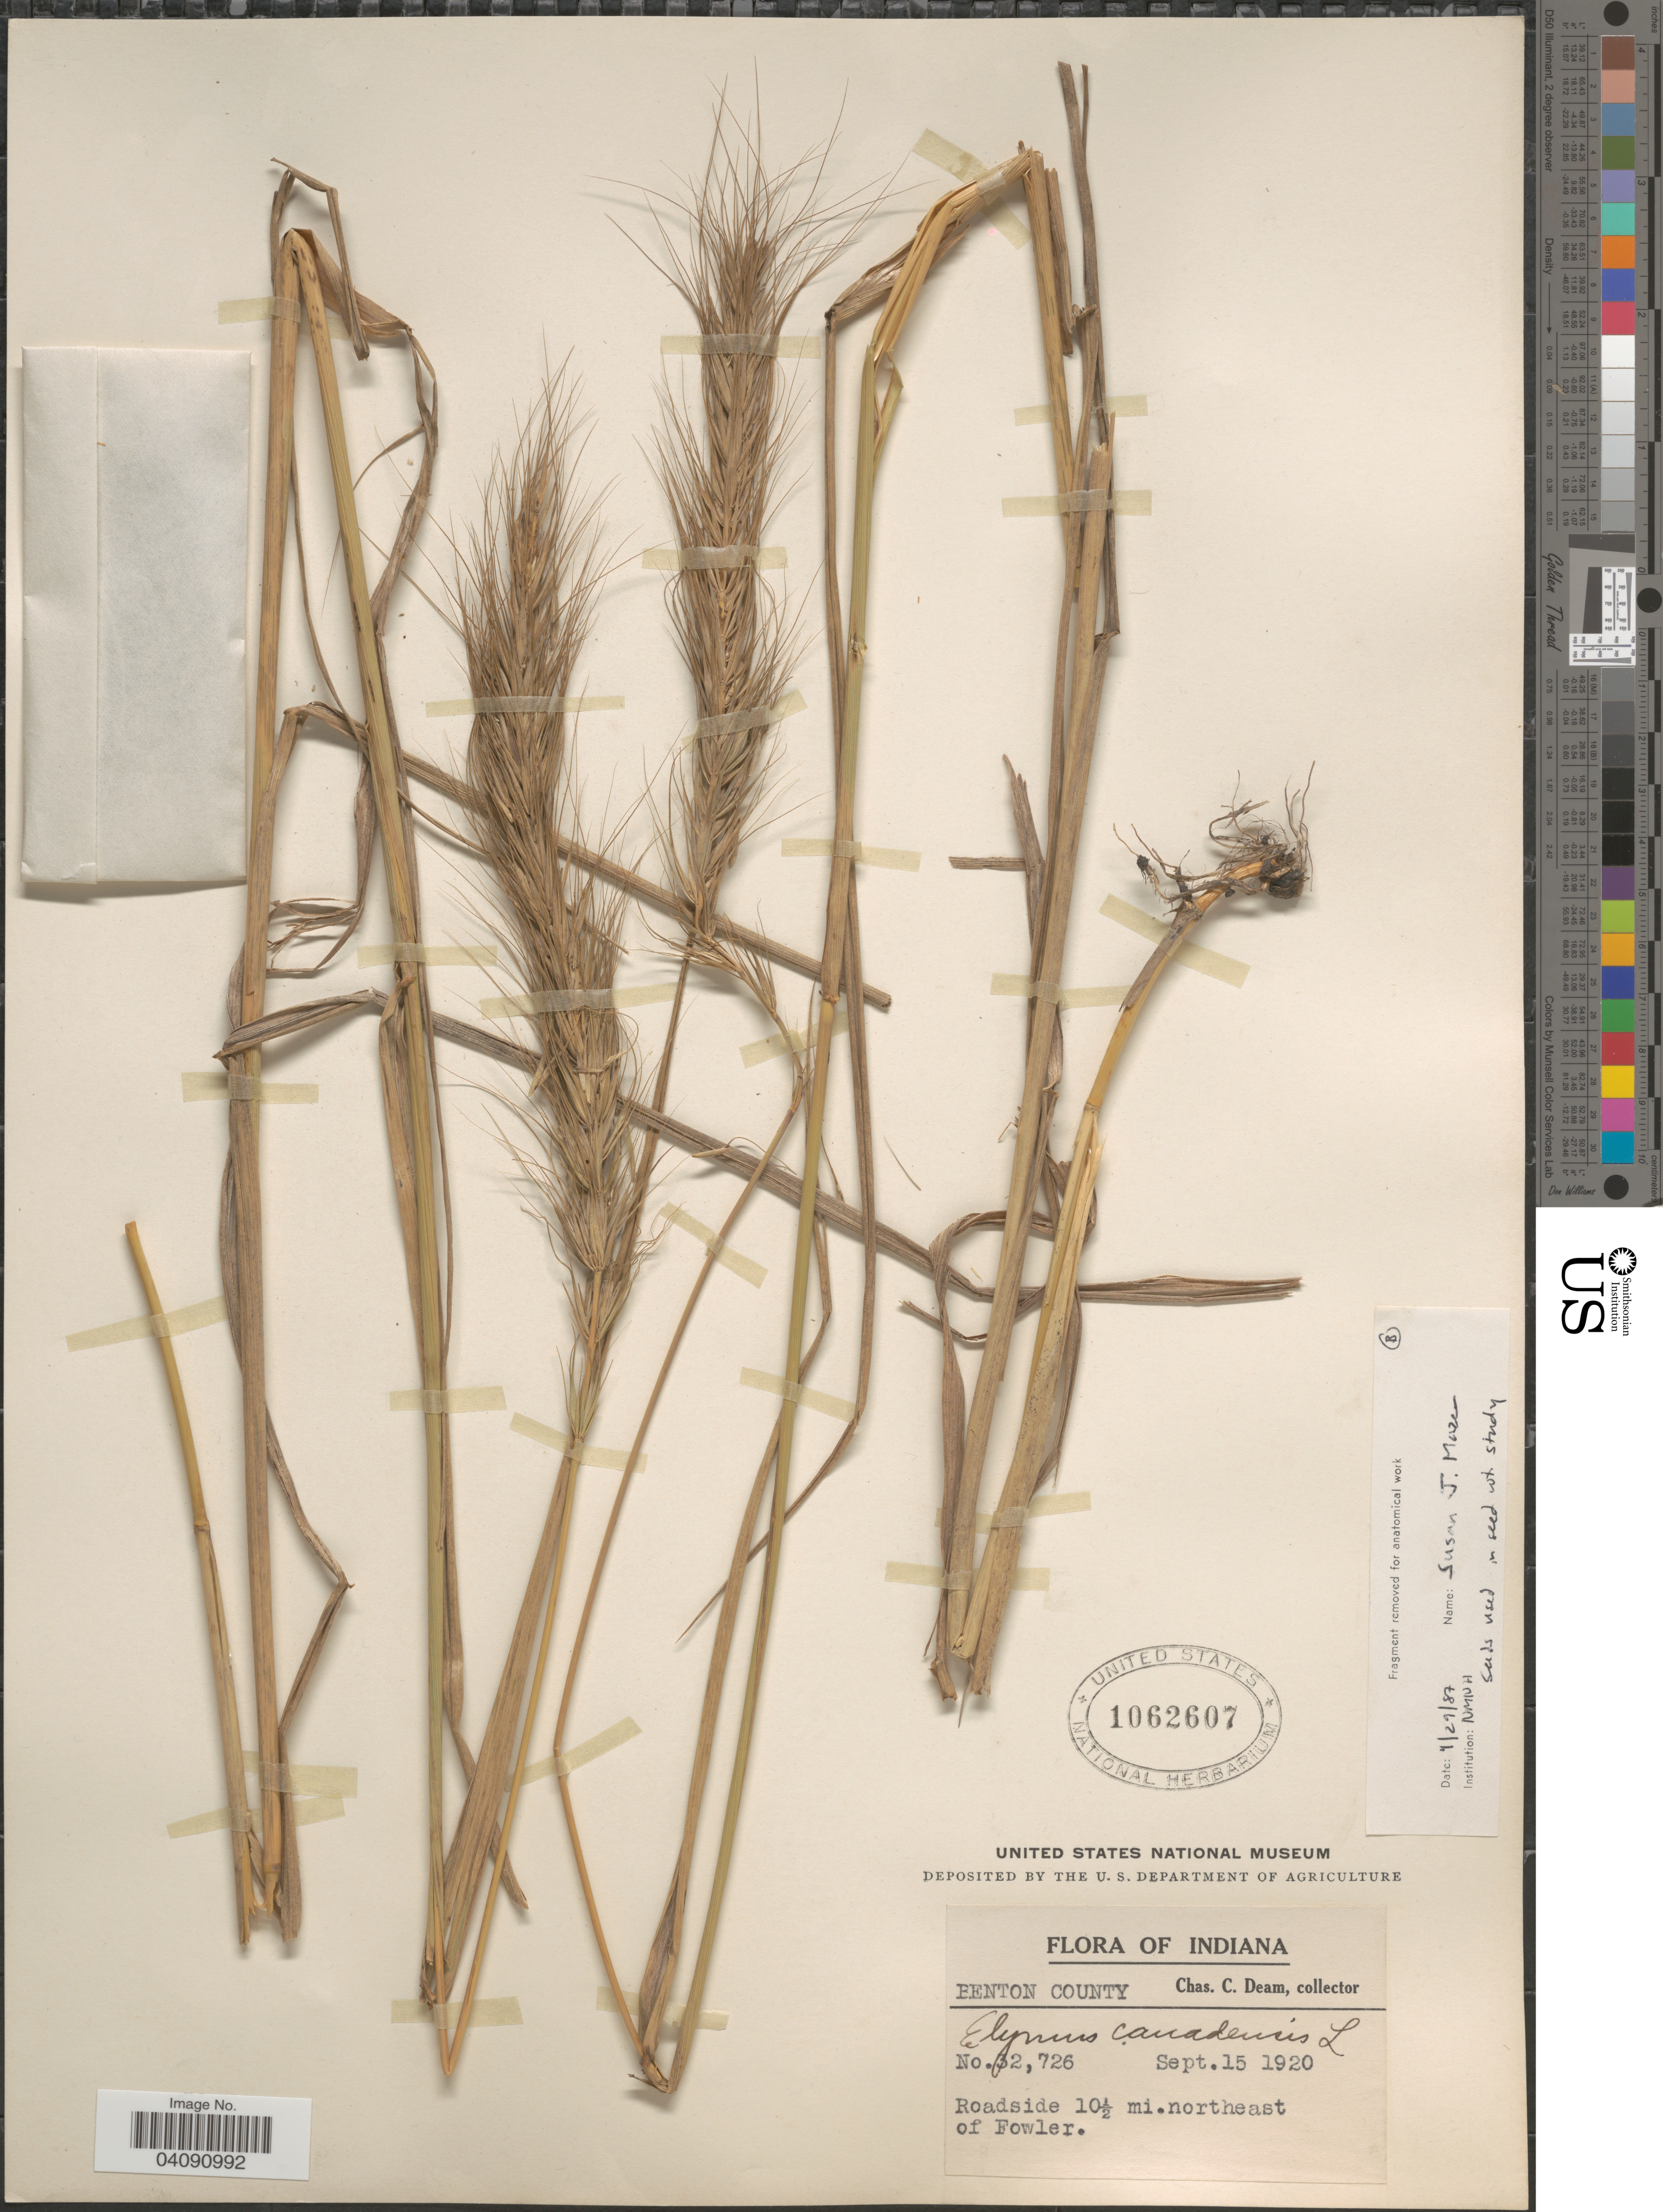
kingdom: Plantae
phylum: Tracheophyta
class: Liliopsida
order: Poales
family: Poaceae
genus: Elymus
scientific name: Elymus canadensis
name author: L.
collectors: C. C. Deam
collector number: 32726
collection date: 1920-09-15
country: United States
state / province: Indiana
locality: Benton County. Roadside 10½ mi. northeast of Fowler.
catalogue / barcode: US 1062607